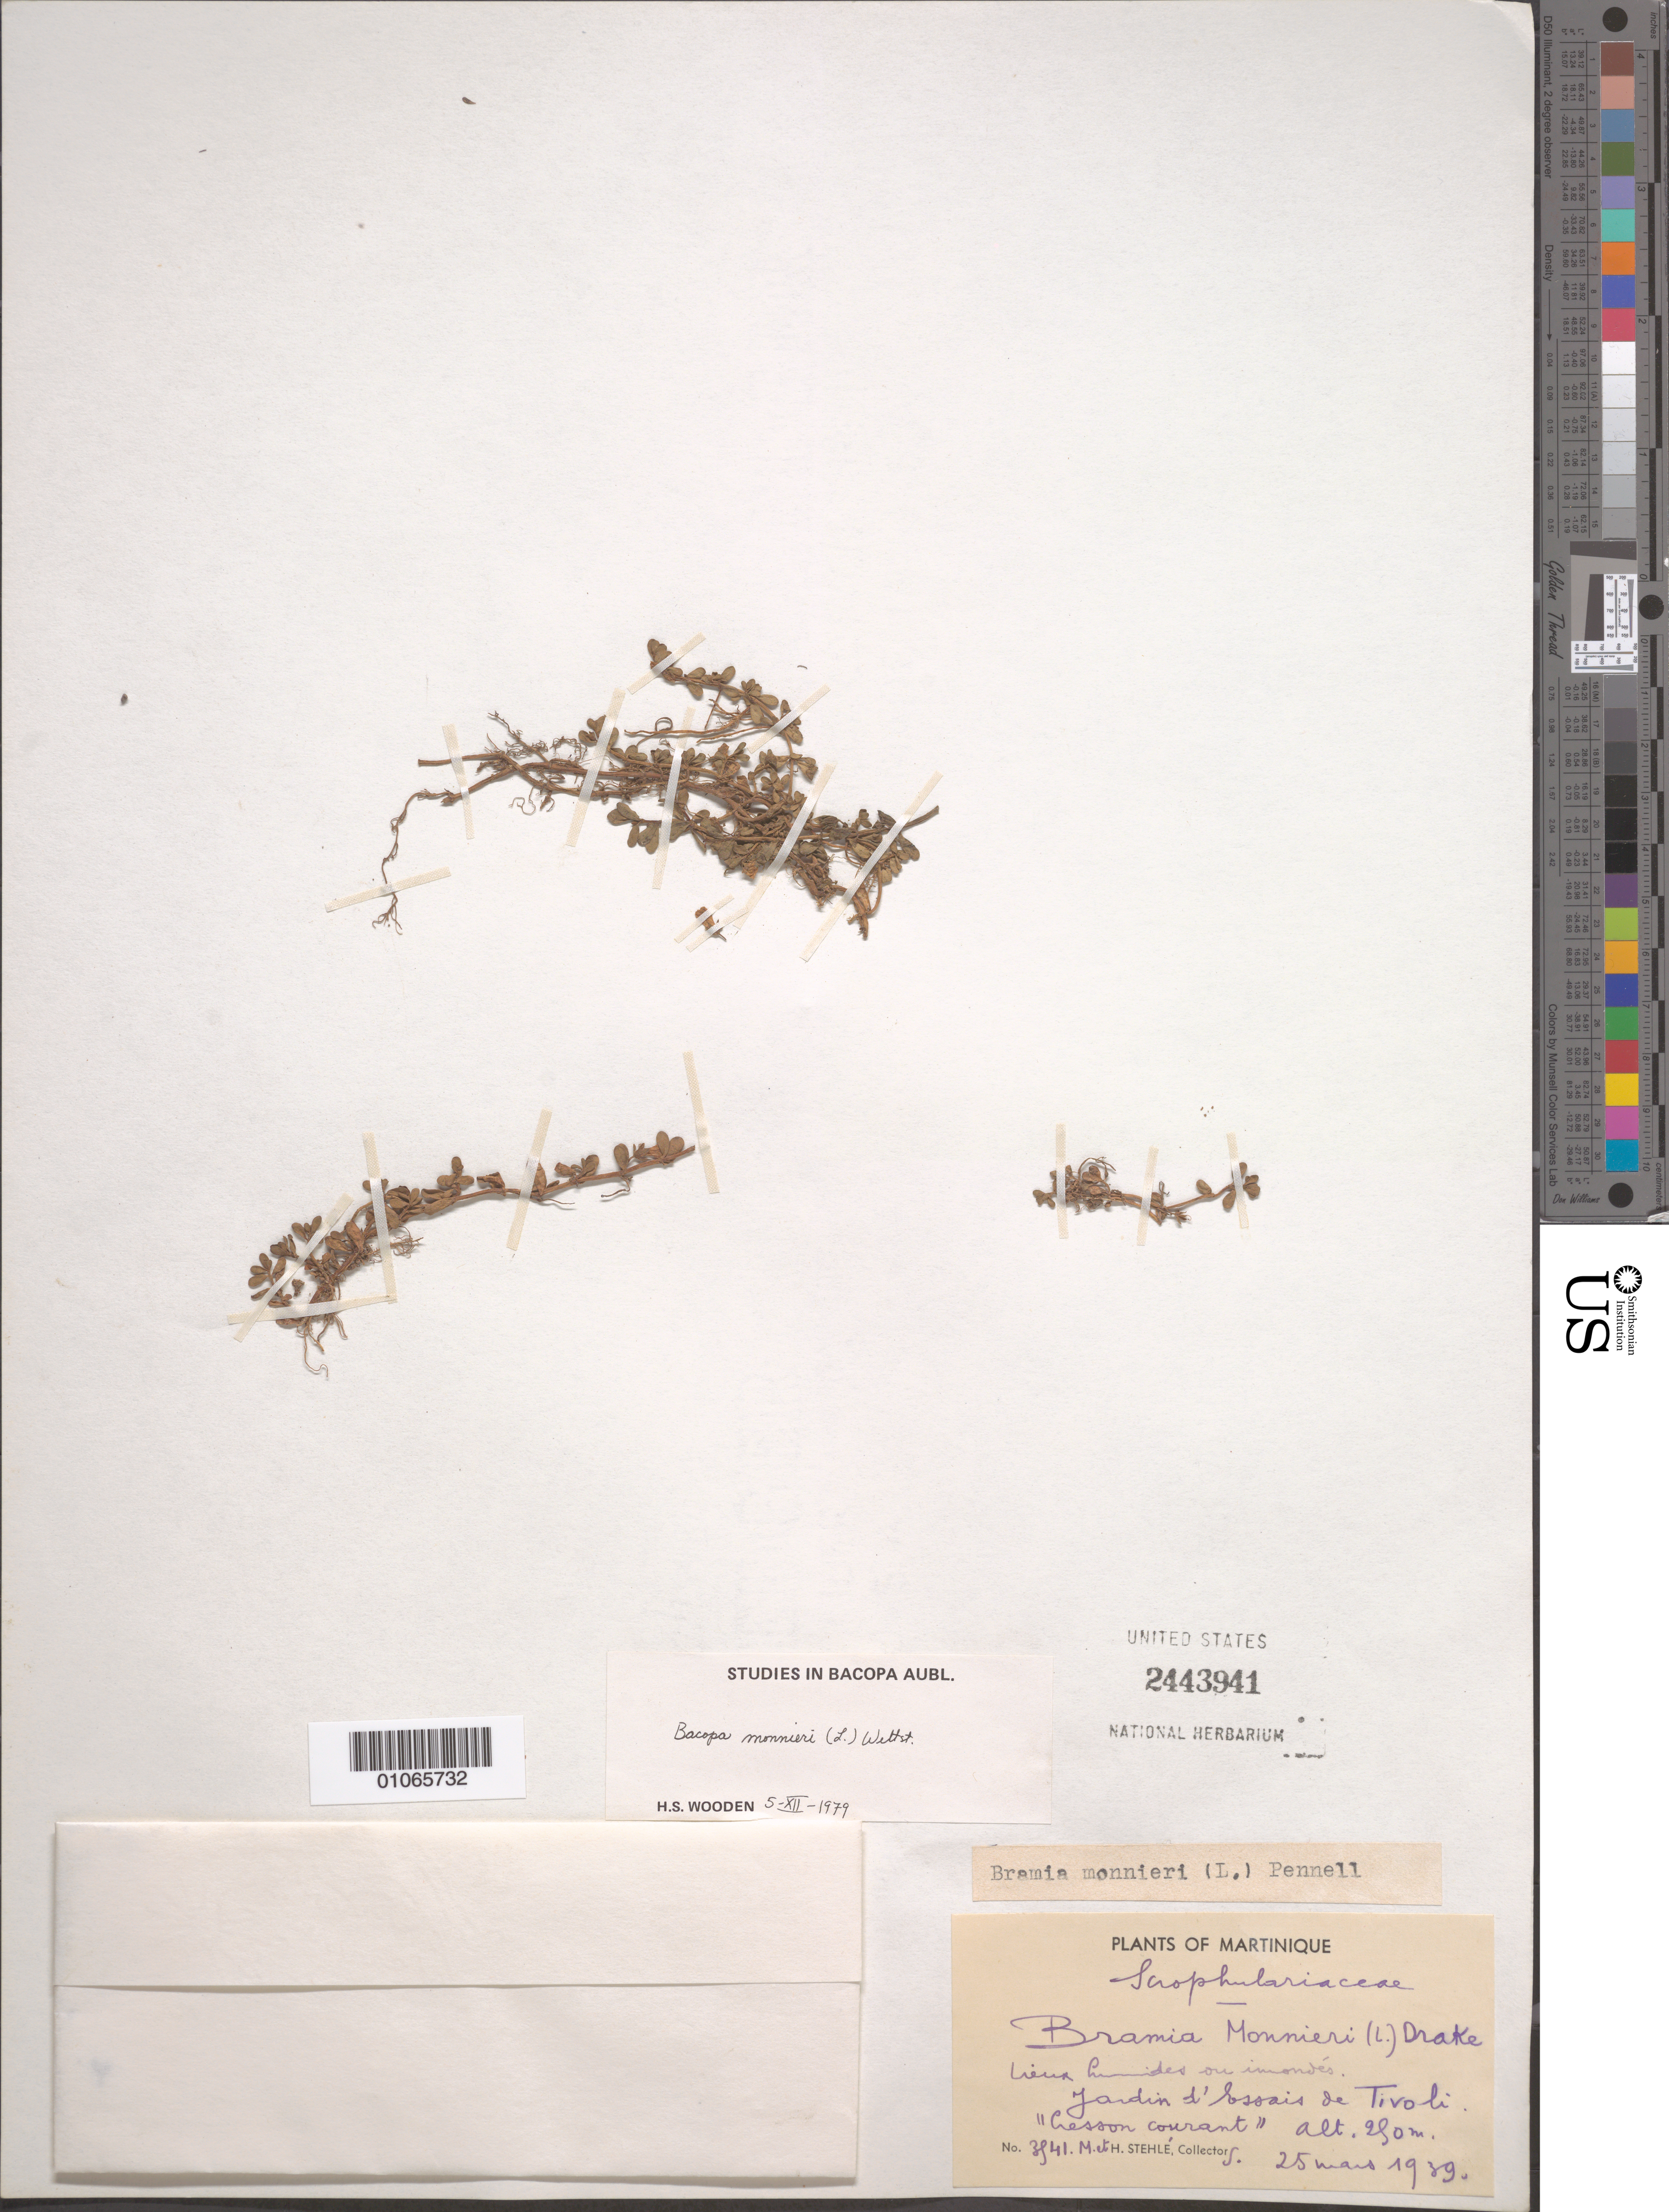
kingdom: Plantae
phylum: Tracheophyta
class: Magnoliopsida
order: Lamiales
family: Plantaginaceae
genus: Bacopa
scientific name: Bacopa monnieri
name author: (L.) Wettst.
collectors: H. Stehlé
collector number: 3841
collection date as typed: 25 Mar 1939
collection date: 1939-03-25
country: Martinique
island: Martinique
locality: Lives on wet banks. Garden of Sosais de Tivoli.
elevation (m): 280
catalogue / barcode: US 2443941